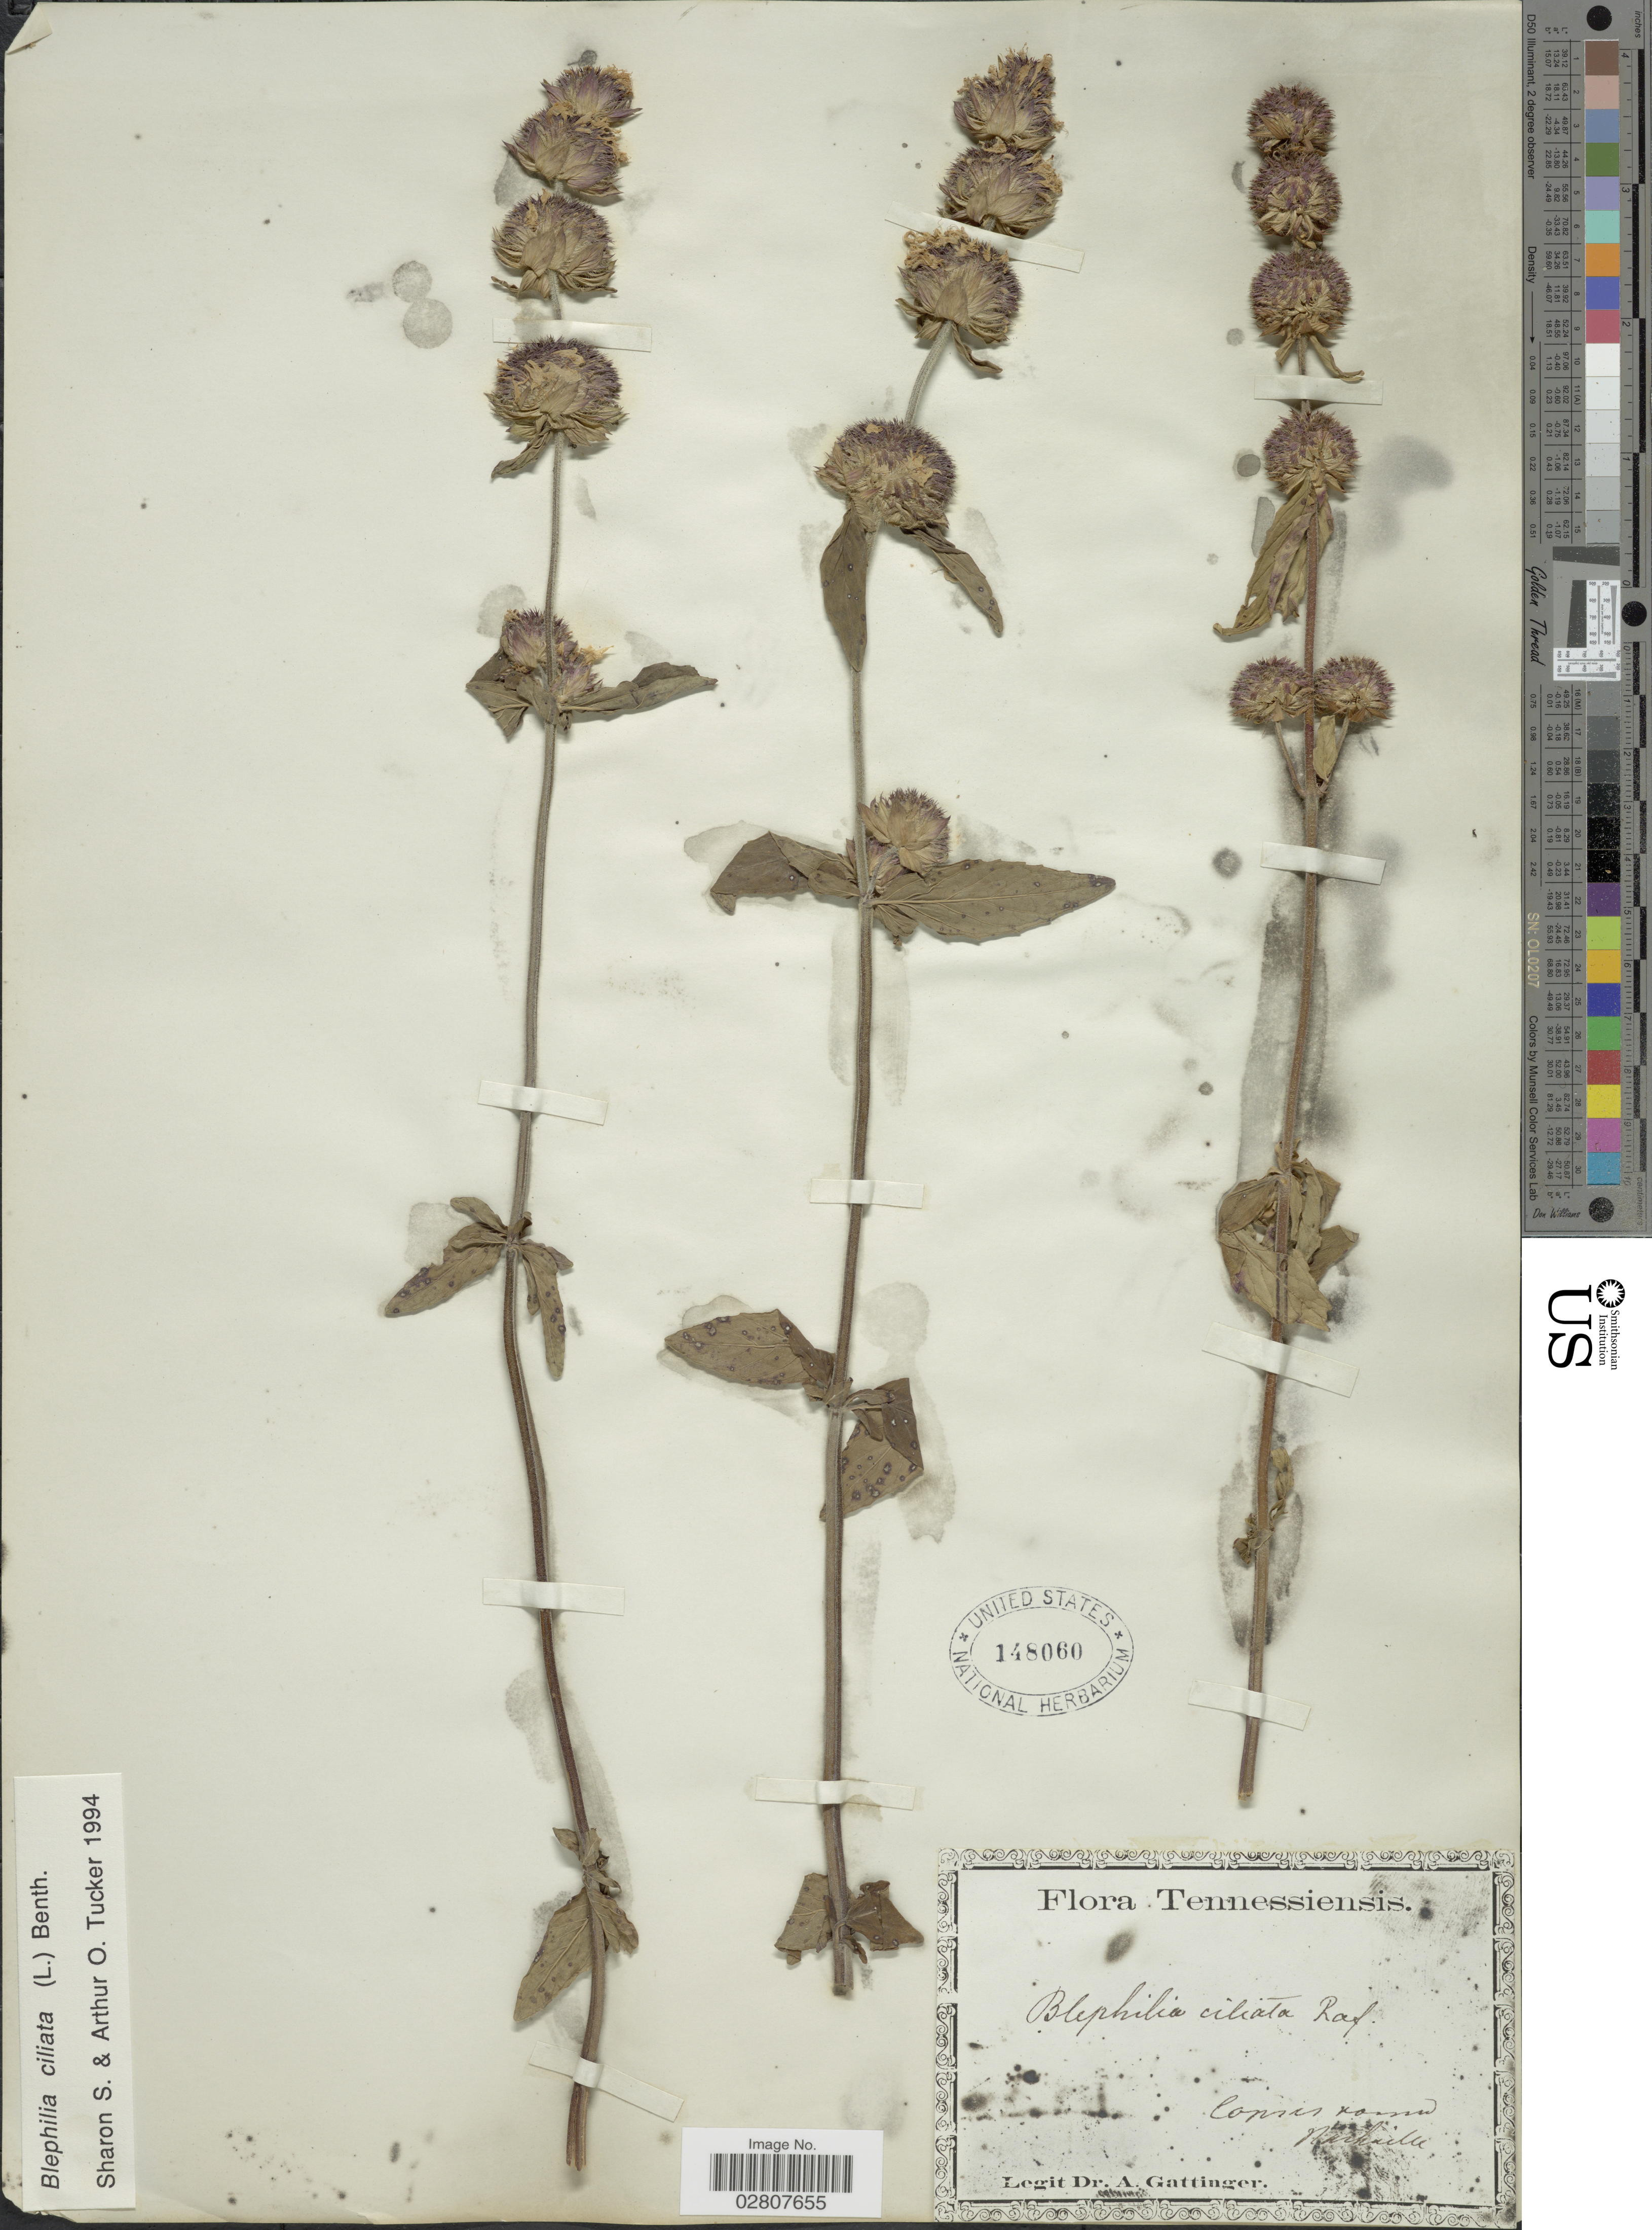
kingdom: Plantae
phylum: Tracheophyta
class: Magnoliopsida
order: Lamiales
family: Lamiaceae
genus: Blephilia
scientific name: Blephilia ciliata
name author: (L.) Raf. ex Benth.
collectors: A. Gattinger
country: United States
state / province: Tennessee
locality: Nashville.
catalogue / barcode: US 148060